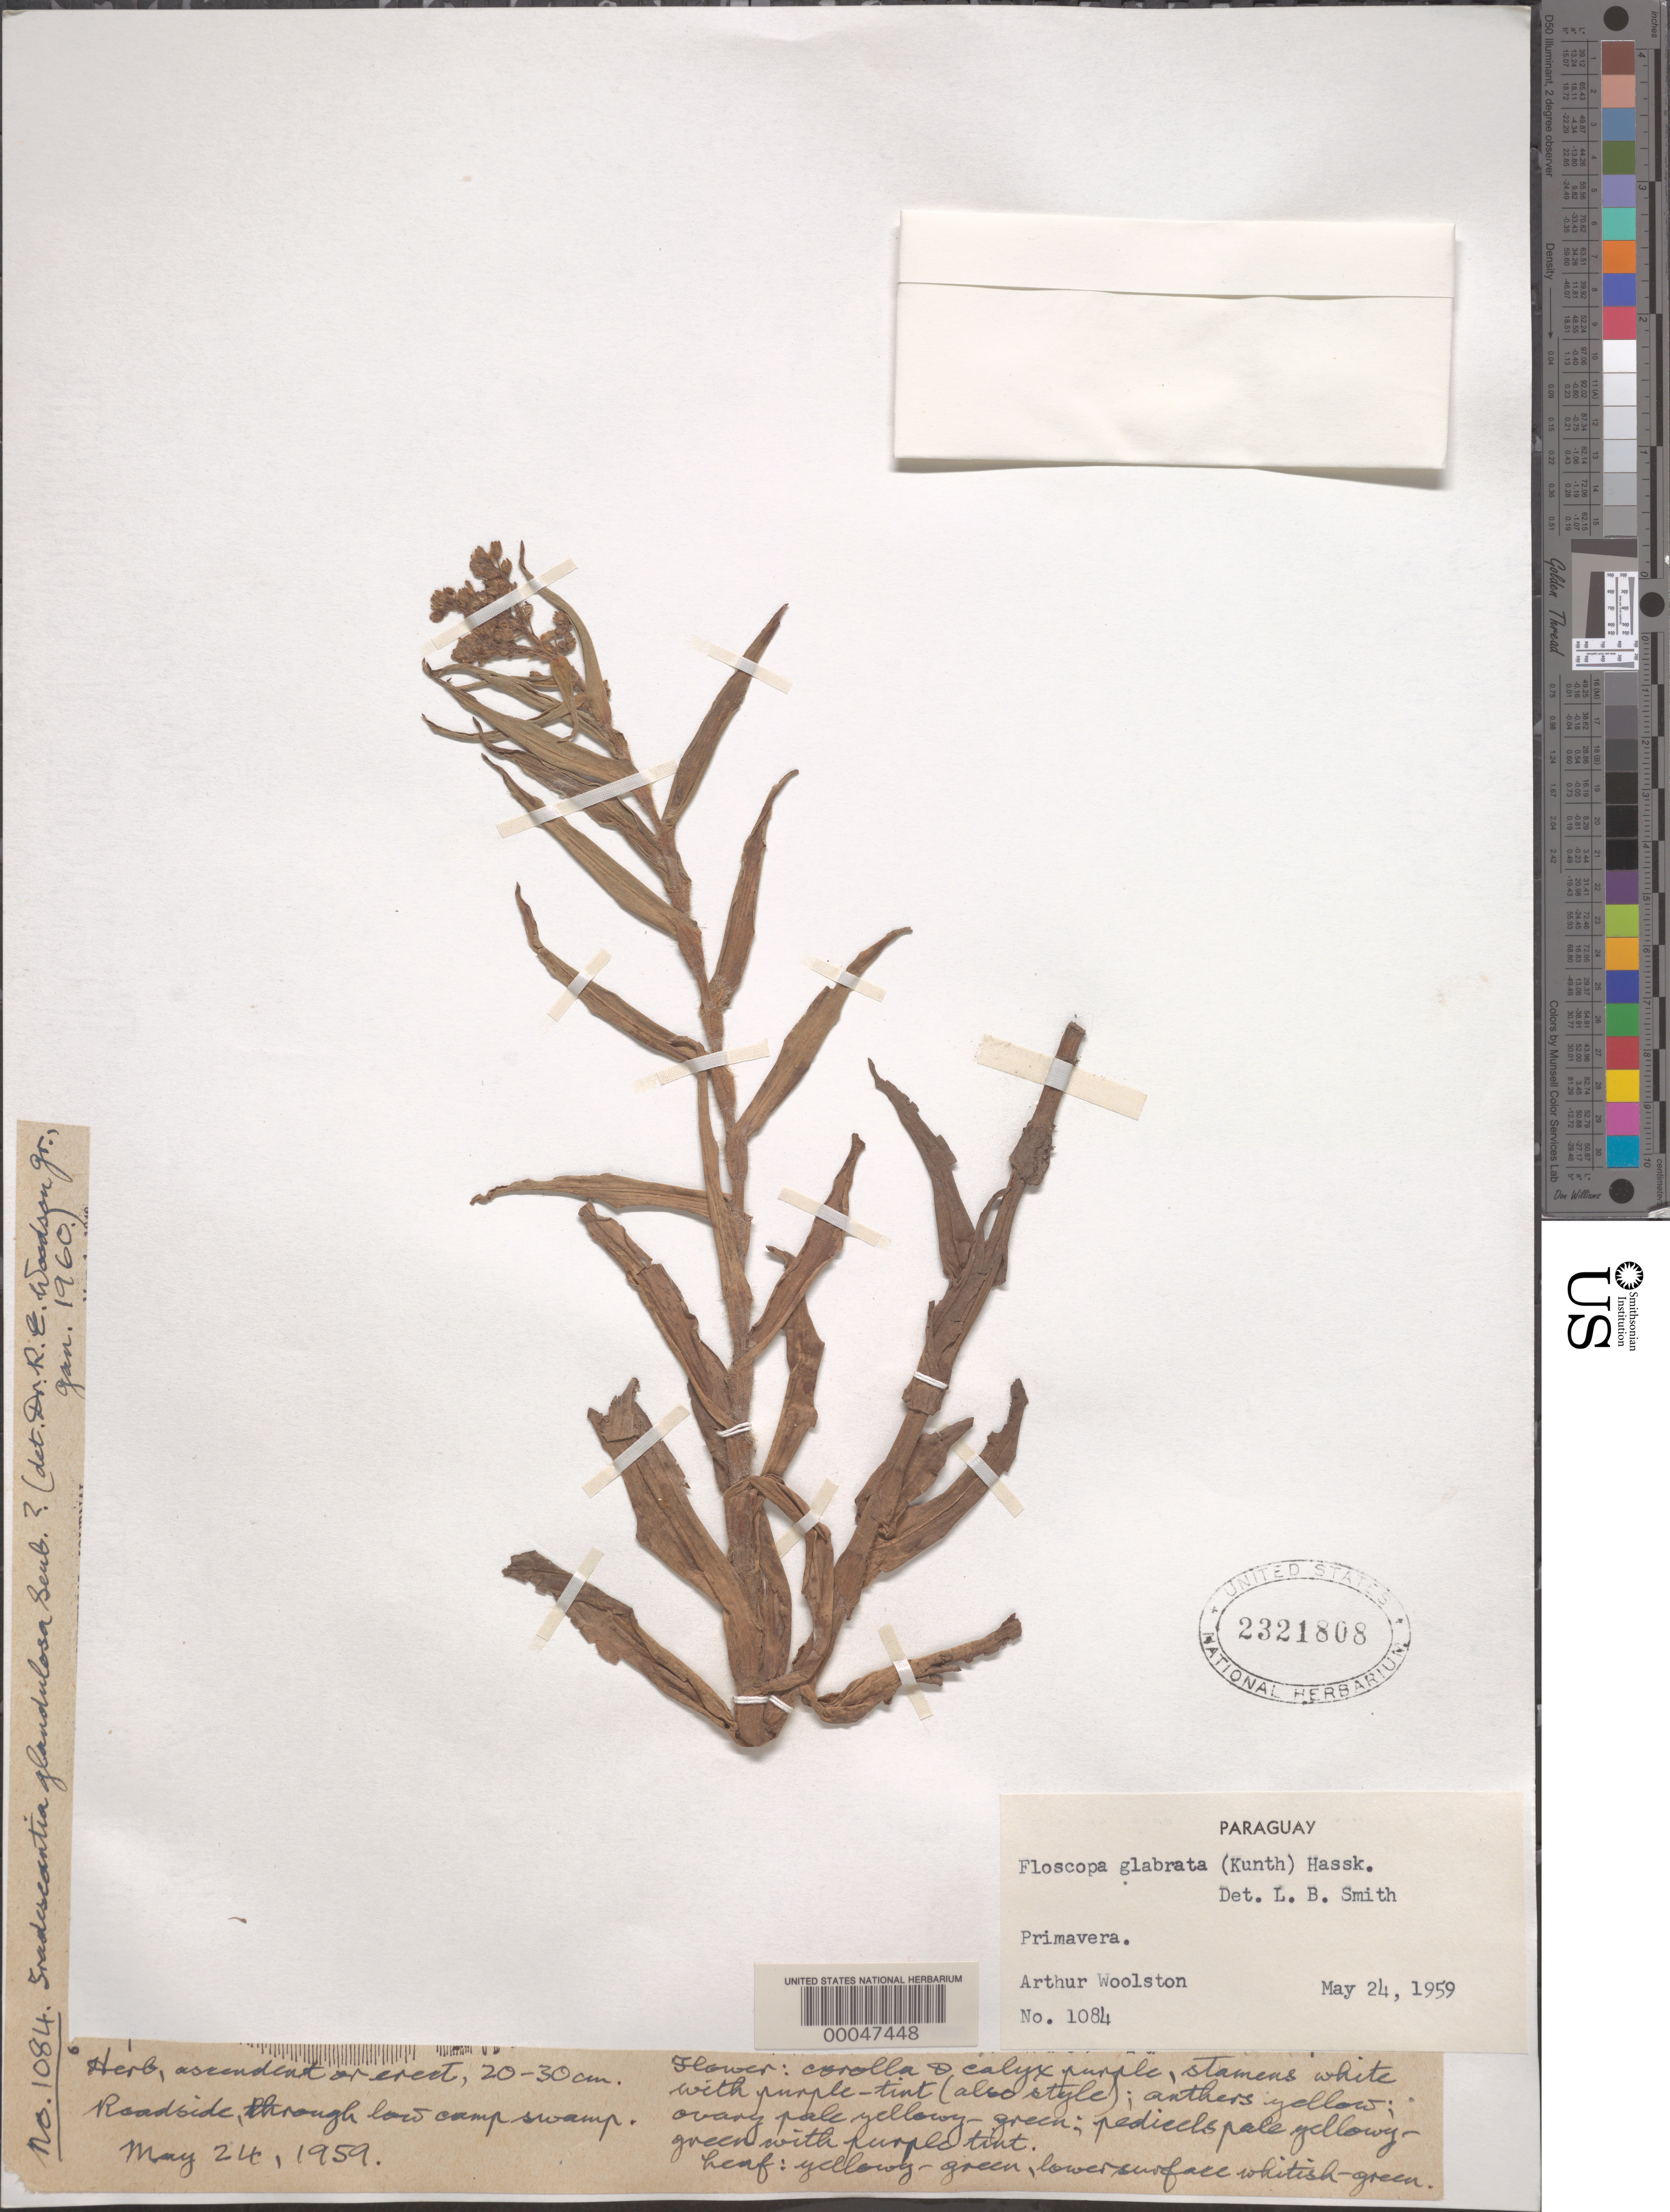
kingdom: Plantae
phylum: Tracheophyta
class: Liliopsida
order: Commelinales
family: Commelinaceae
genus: Floscopa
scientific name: Floscopa glabrata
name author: (Kunth) Hassk.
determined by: Smith, Lyman B., (US), NMNH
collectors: A. Woolston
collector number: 1084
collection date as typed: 24 May 1959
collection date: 1959-05-24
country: Paraguay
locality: Primavera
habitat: Roadside; low swamp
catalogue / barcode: US 2321808